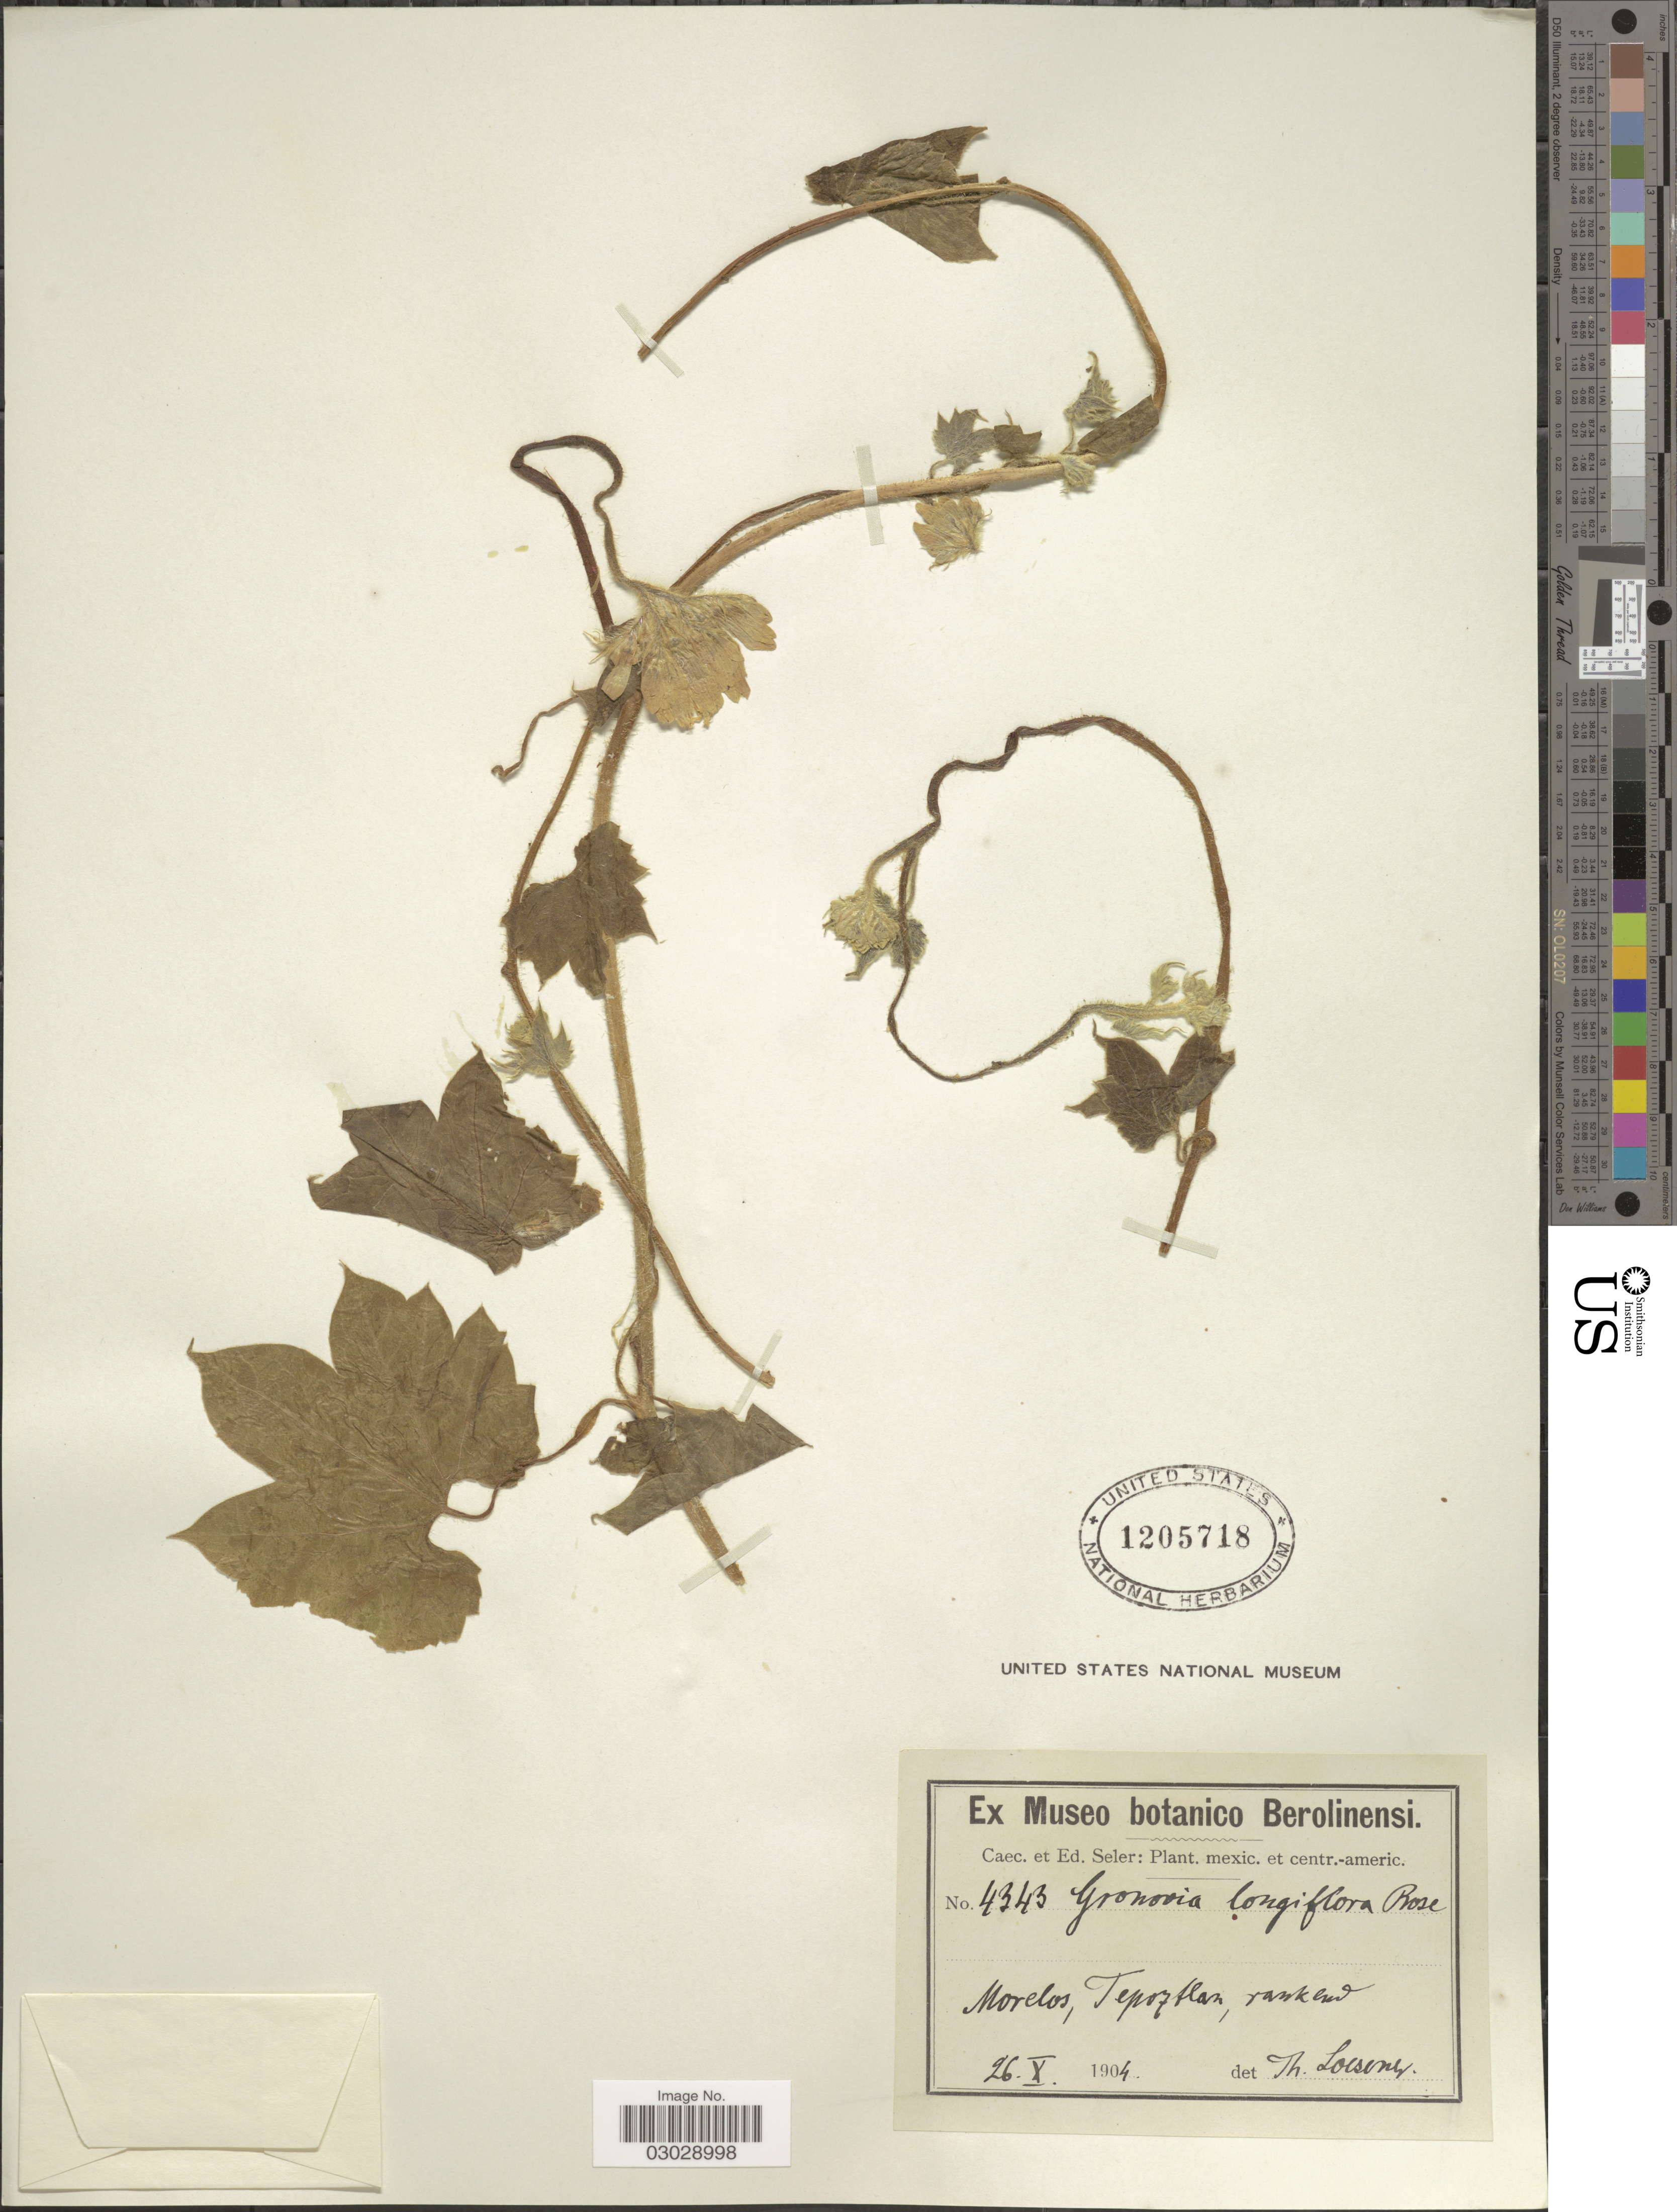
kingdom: Plantae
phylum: Tracheophyta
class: Magnoliopsida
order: Cornales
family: Loasaceae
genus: Gronovia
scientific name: Gronovia scandens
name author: L.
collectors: C. Seler & E. G. Seler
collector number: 4343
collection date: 1904-10-26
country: Mexico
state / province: Morelos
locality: Tepoztlan.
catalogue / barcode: US 1205718